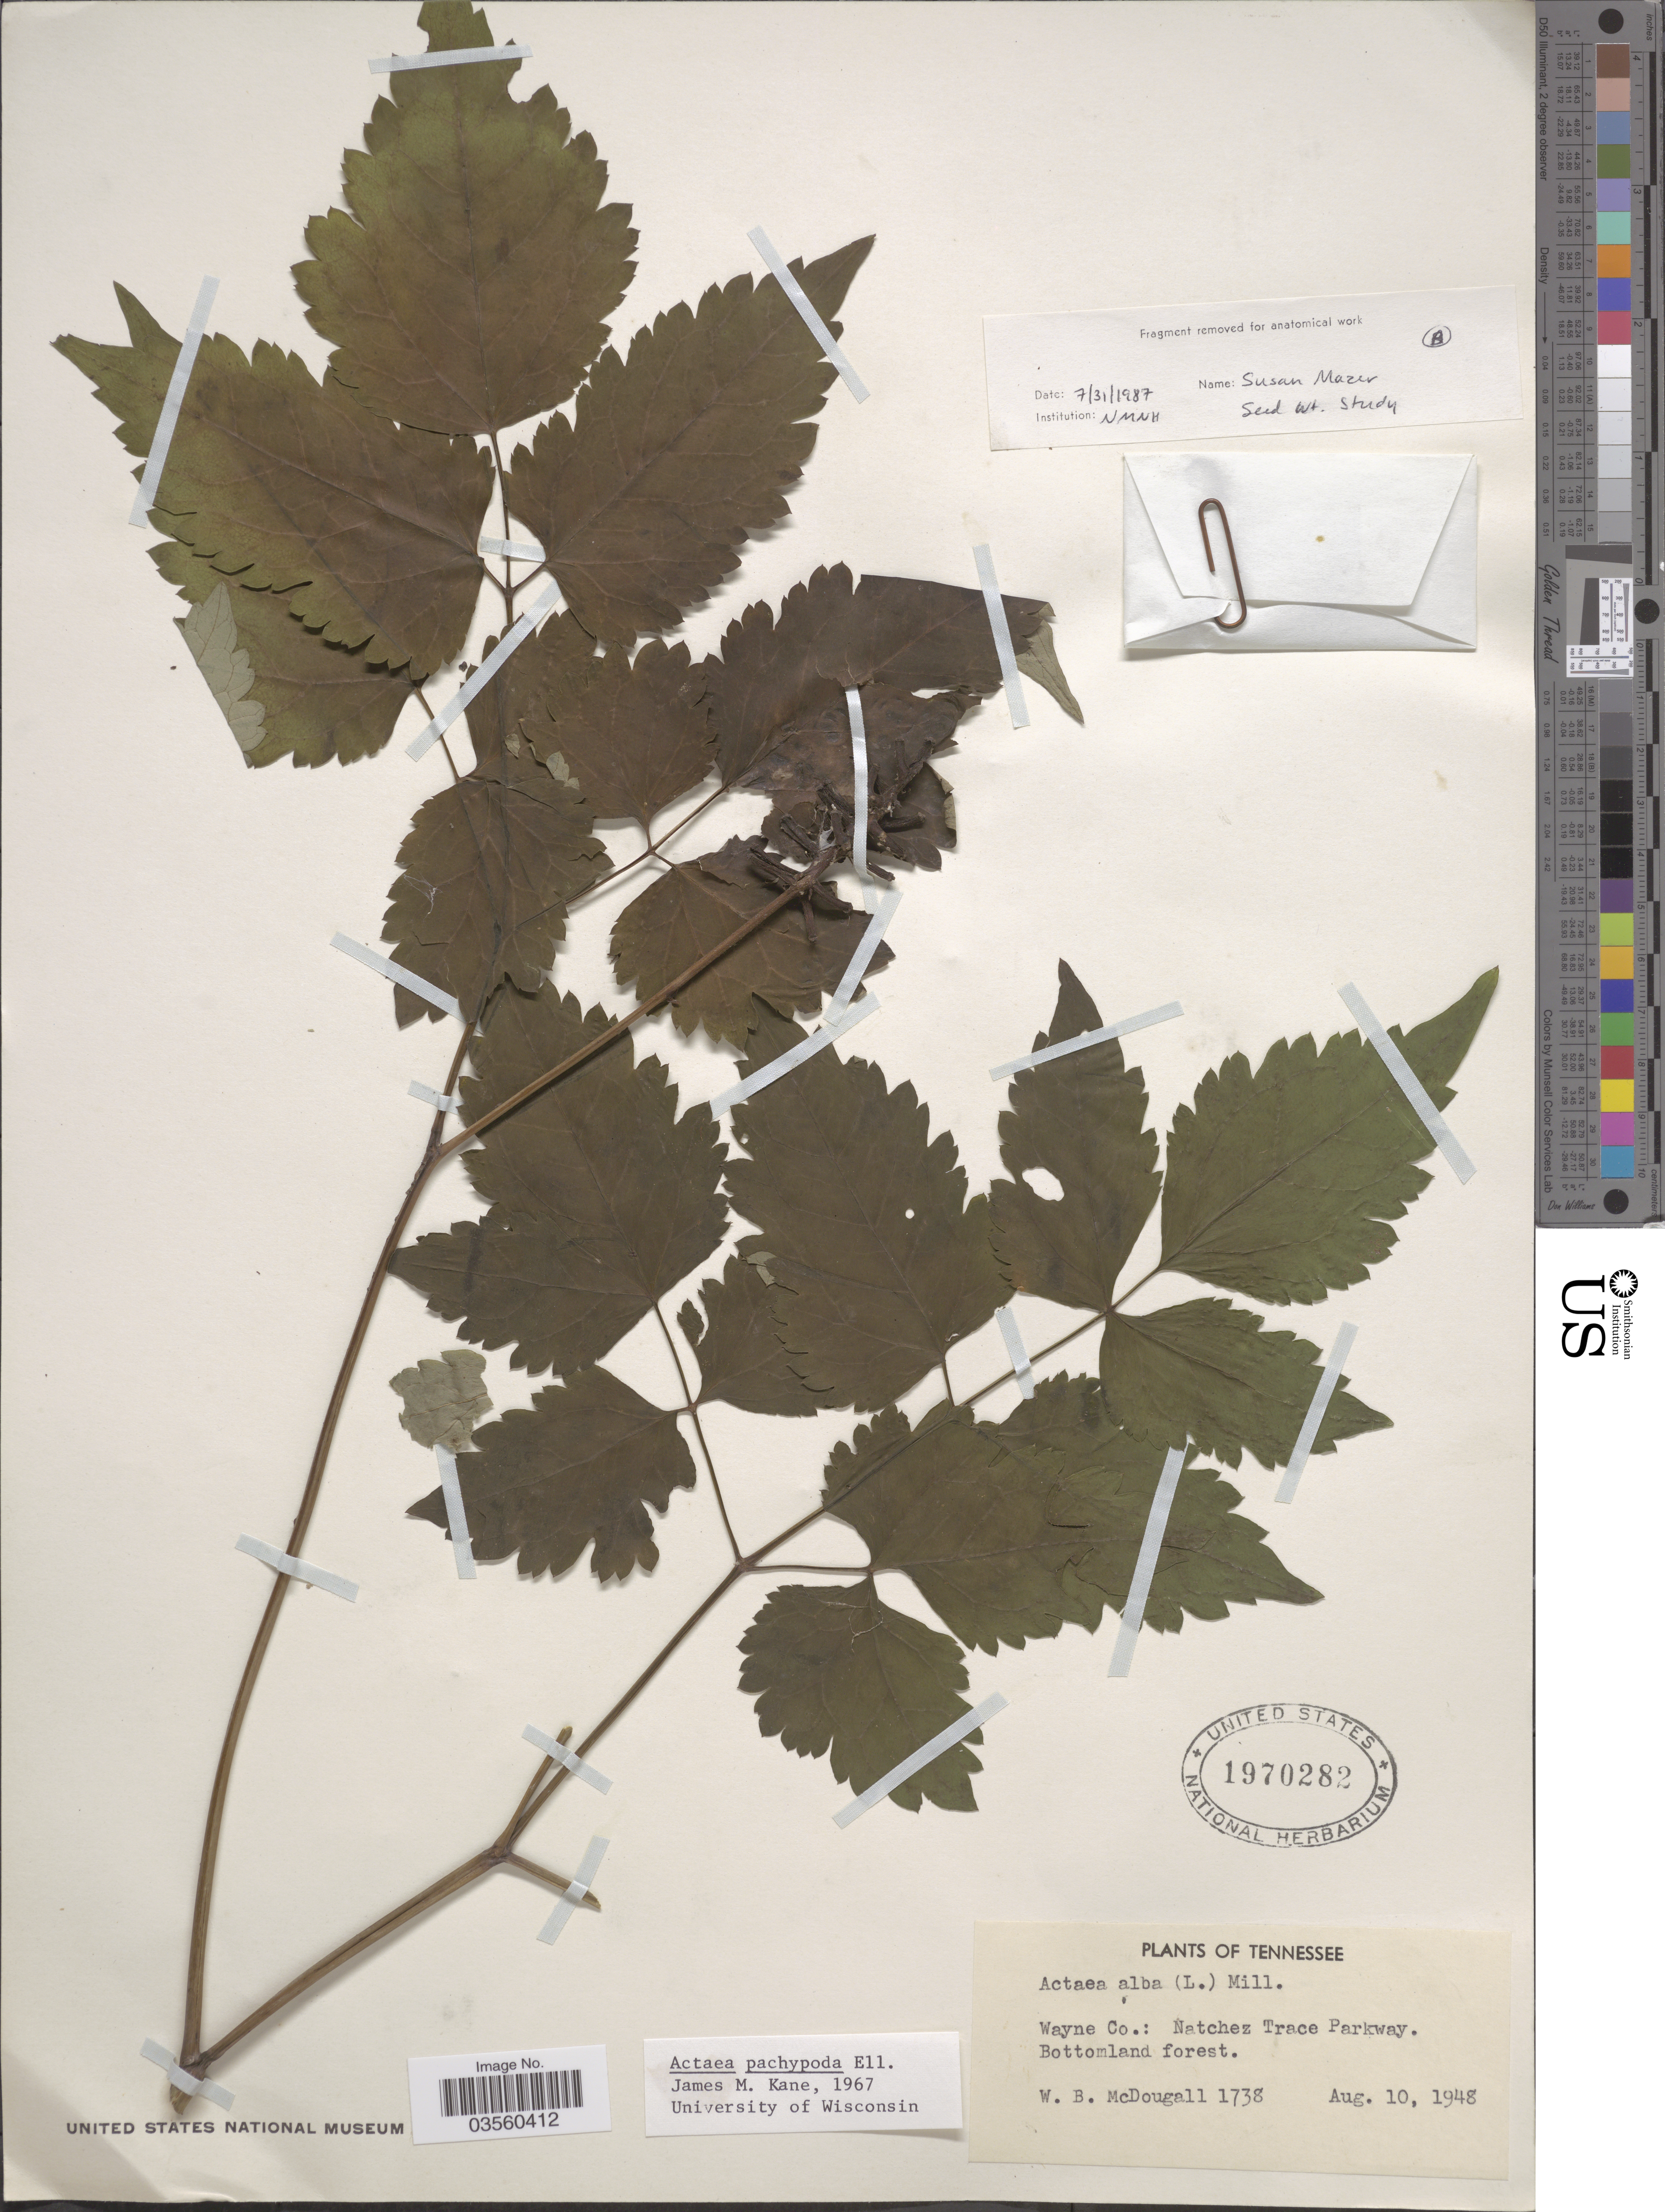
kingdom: Plantae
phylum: Tracheophyta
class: Magnoliopsida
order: Ranunculales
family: Ranunculaceae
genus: Actaea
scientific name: Actaea pachypoda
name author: Elliott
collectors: W. B. McDougall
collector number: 1738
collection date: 1948-08-10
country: United States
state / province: Tennessee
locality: Wayne Co.: Natchez Trace Parkway.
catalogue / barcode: US 1970282